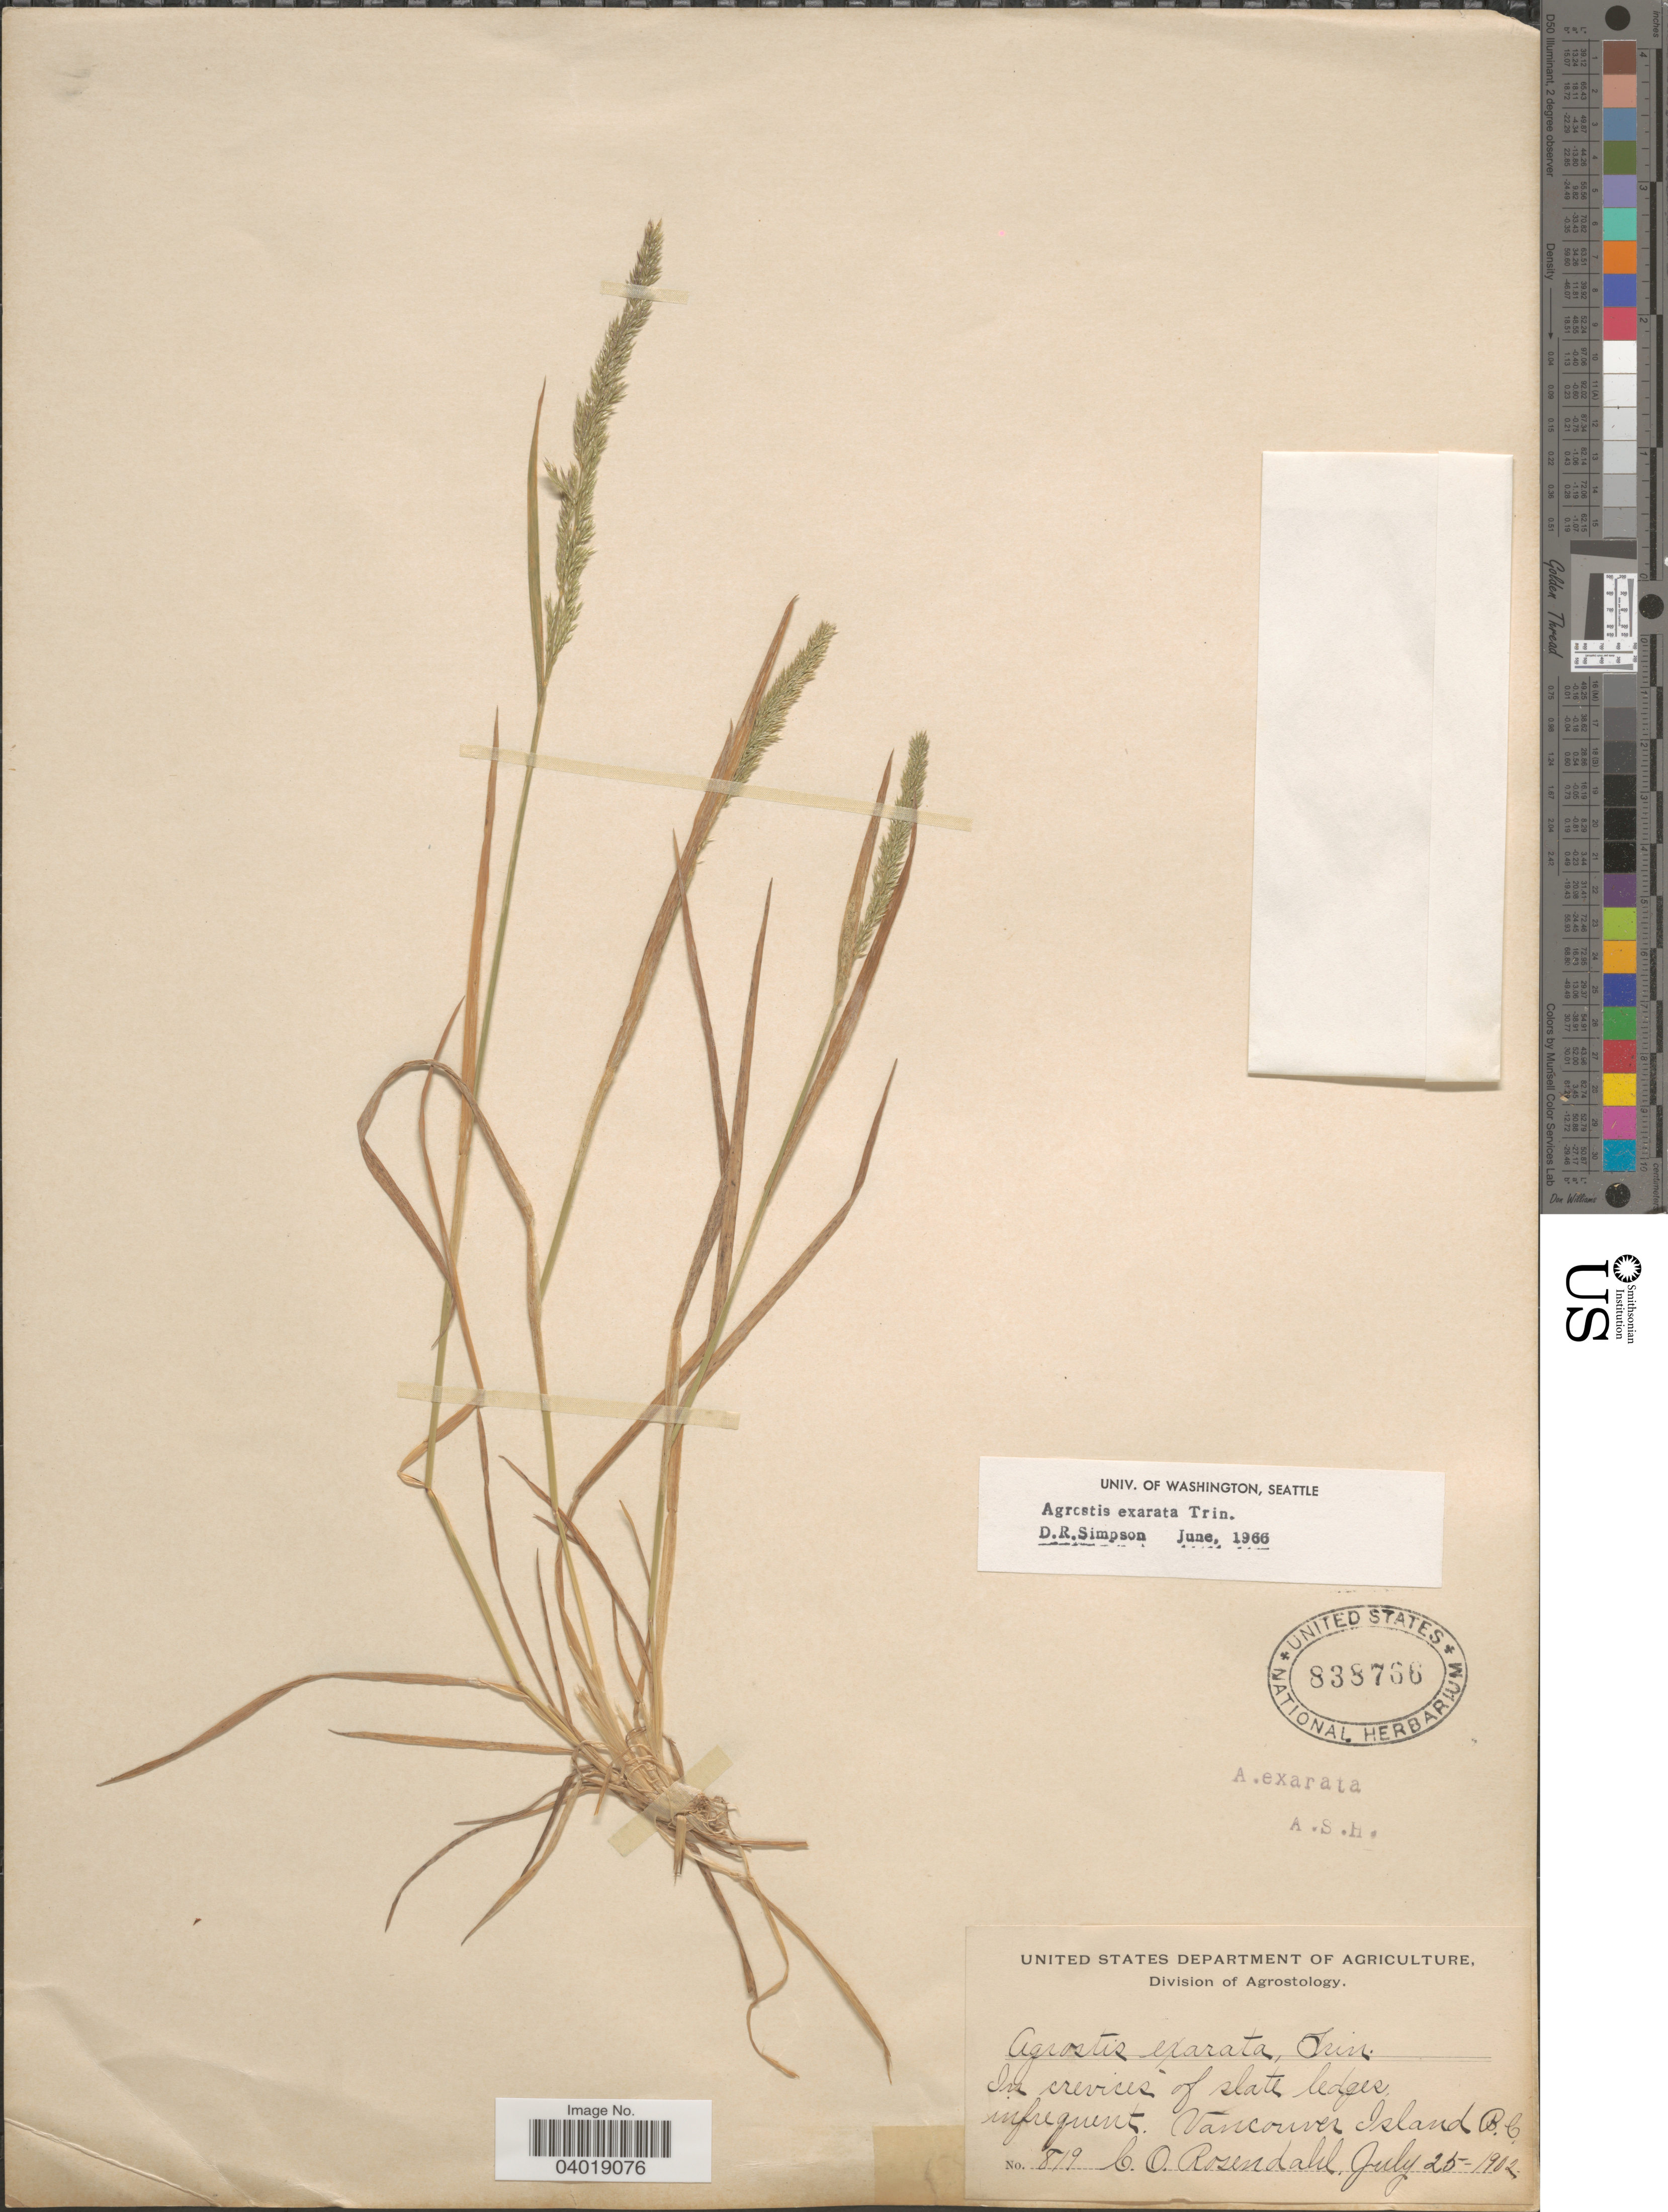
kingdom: Plantae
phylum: Tracheophyta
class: Liliopsida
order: Poales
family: Poaceae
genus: Agrostis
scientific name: Agrostis exarata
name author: Trin.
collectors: C. O. Rosendahl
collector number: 819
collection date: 1902-07-25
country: Canada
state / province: British Columbia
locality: Vancouver Island.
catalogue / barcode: US 838766